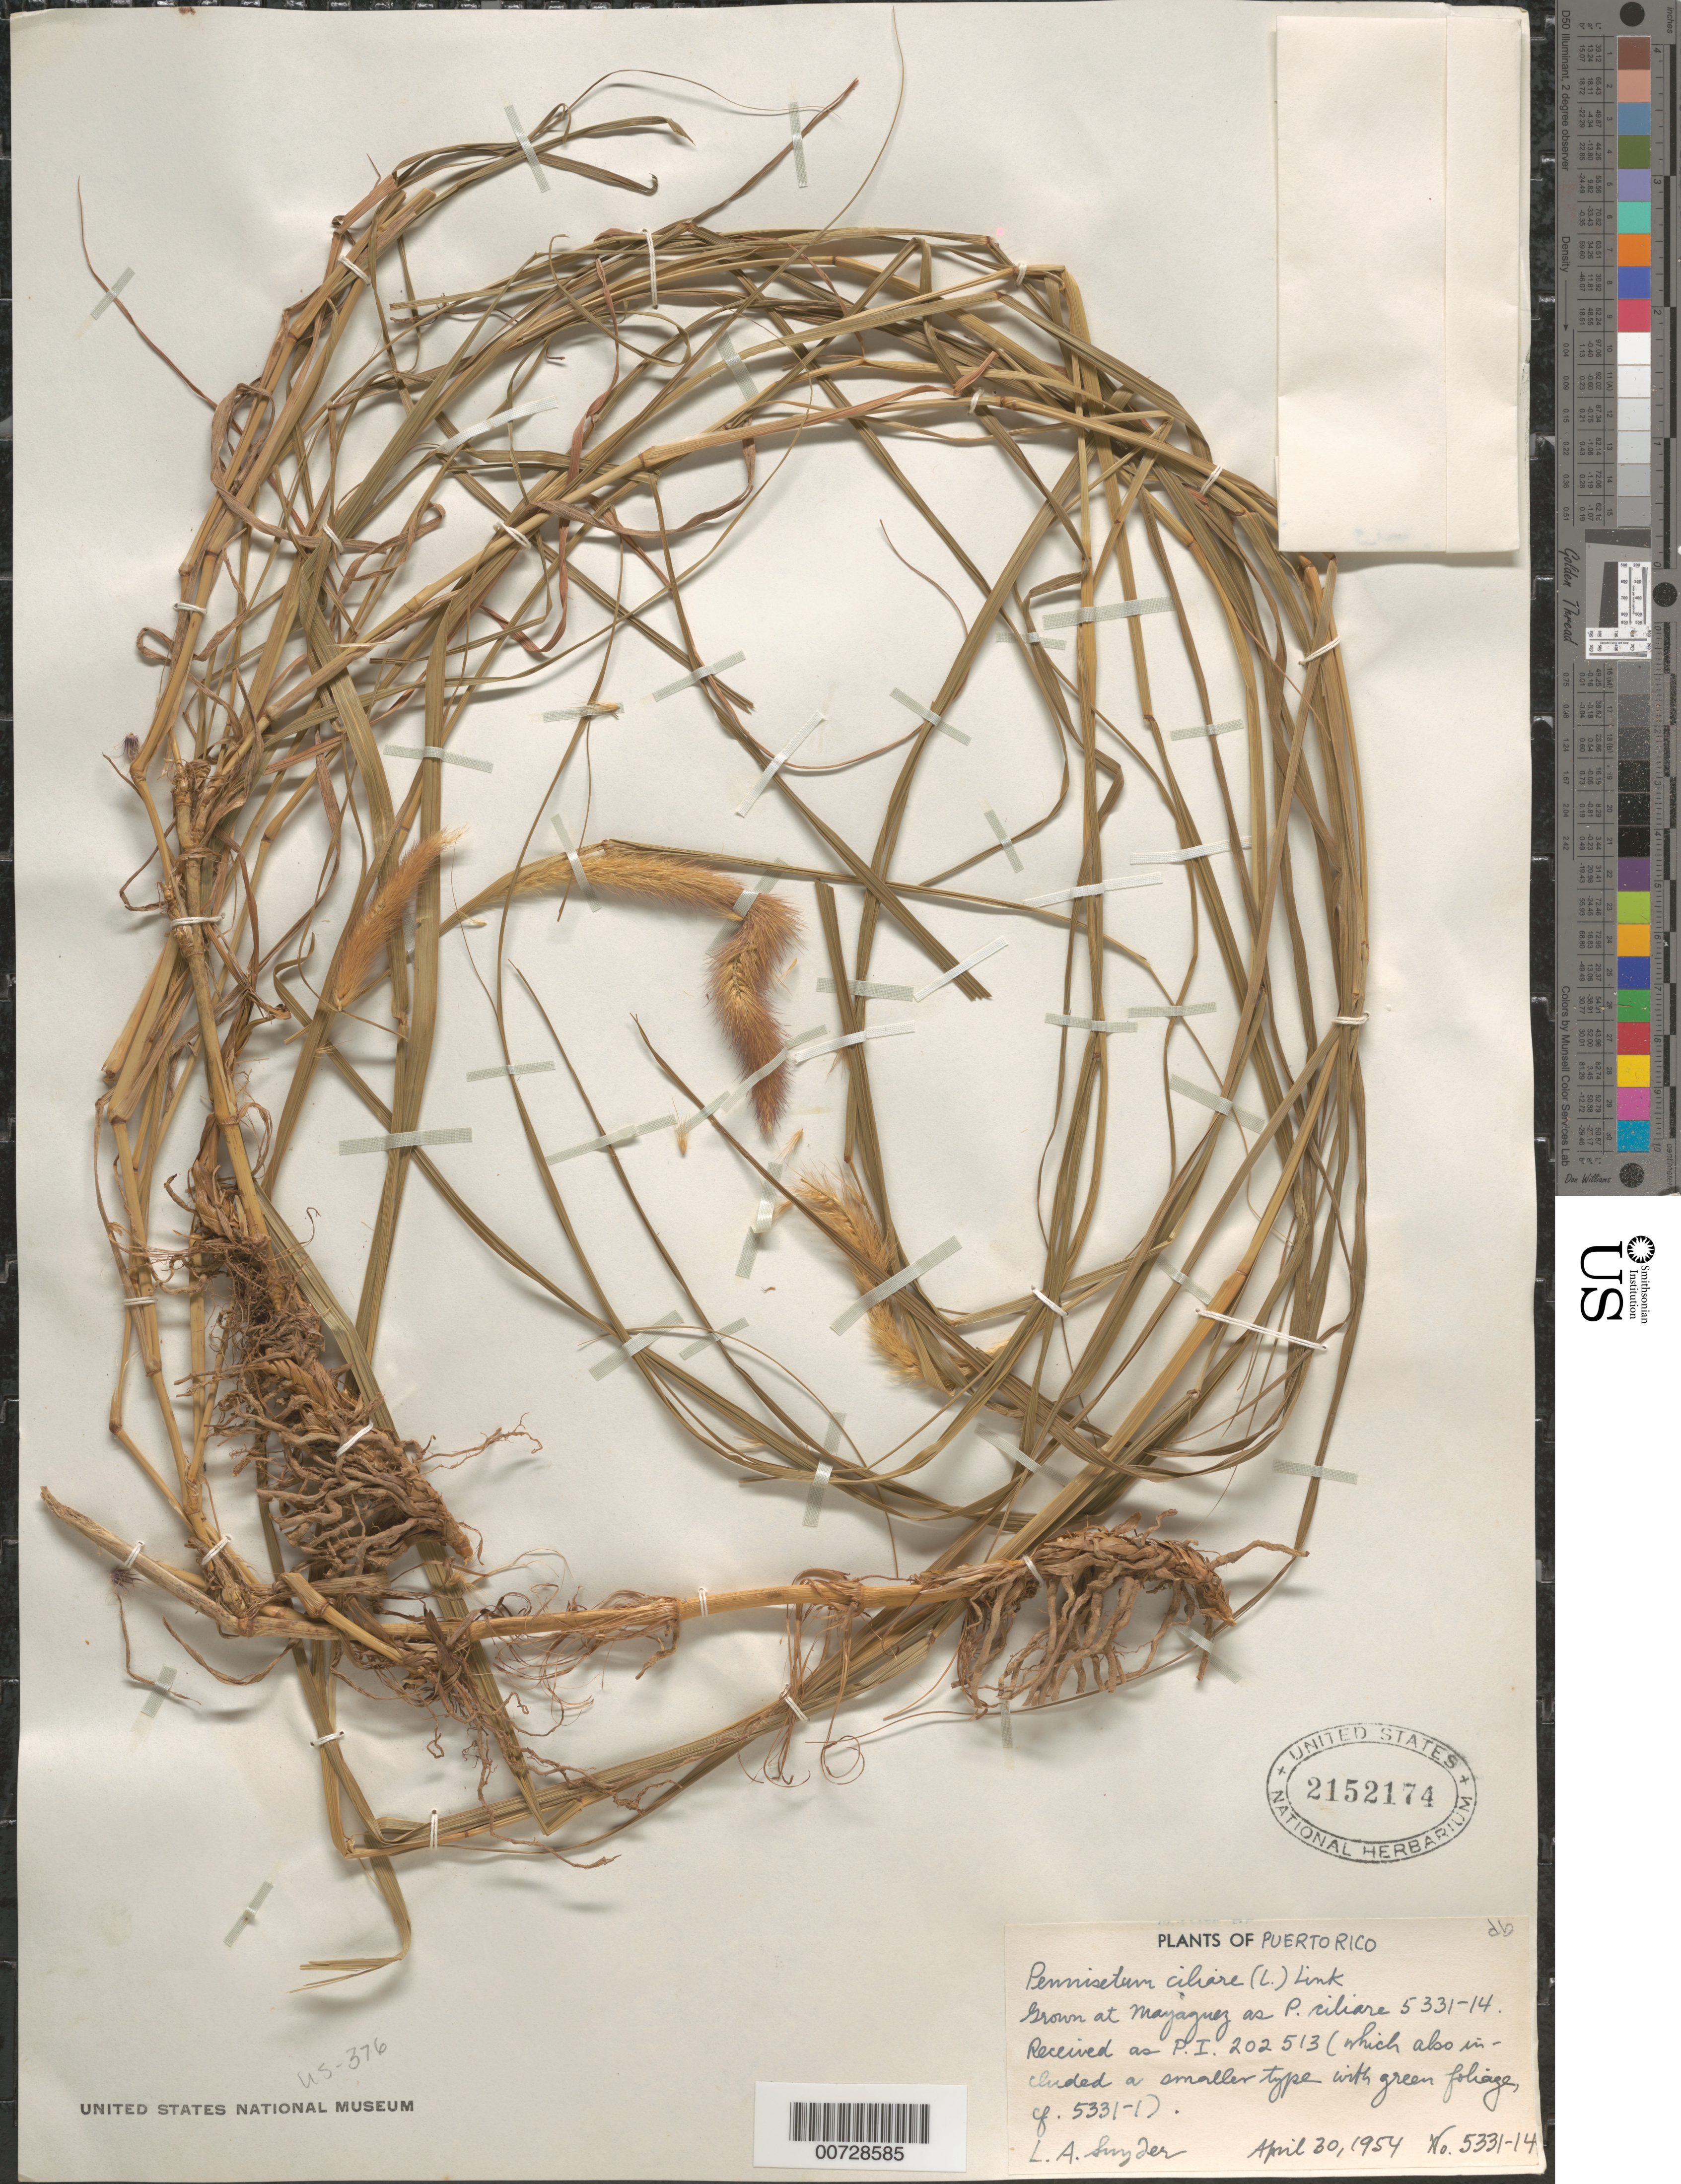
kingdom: Plantae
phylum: Tracheophyta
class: Liliopsida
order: Poales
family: Poaceae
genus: Cenchrus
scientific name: Cenchrus ciliaris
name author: L.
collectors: L. Snyder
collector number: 533114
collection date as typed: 30 Apr 1954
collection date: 1954-04-30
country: Puerto Rico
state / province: Mayagüez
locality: Mayaguez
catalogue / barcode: US 2152174